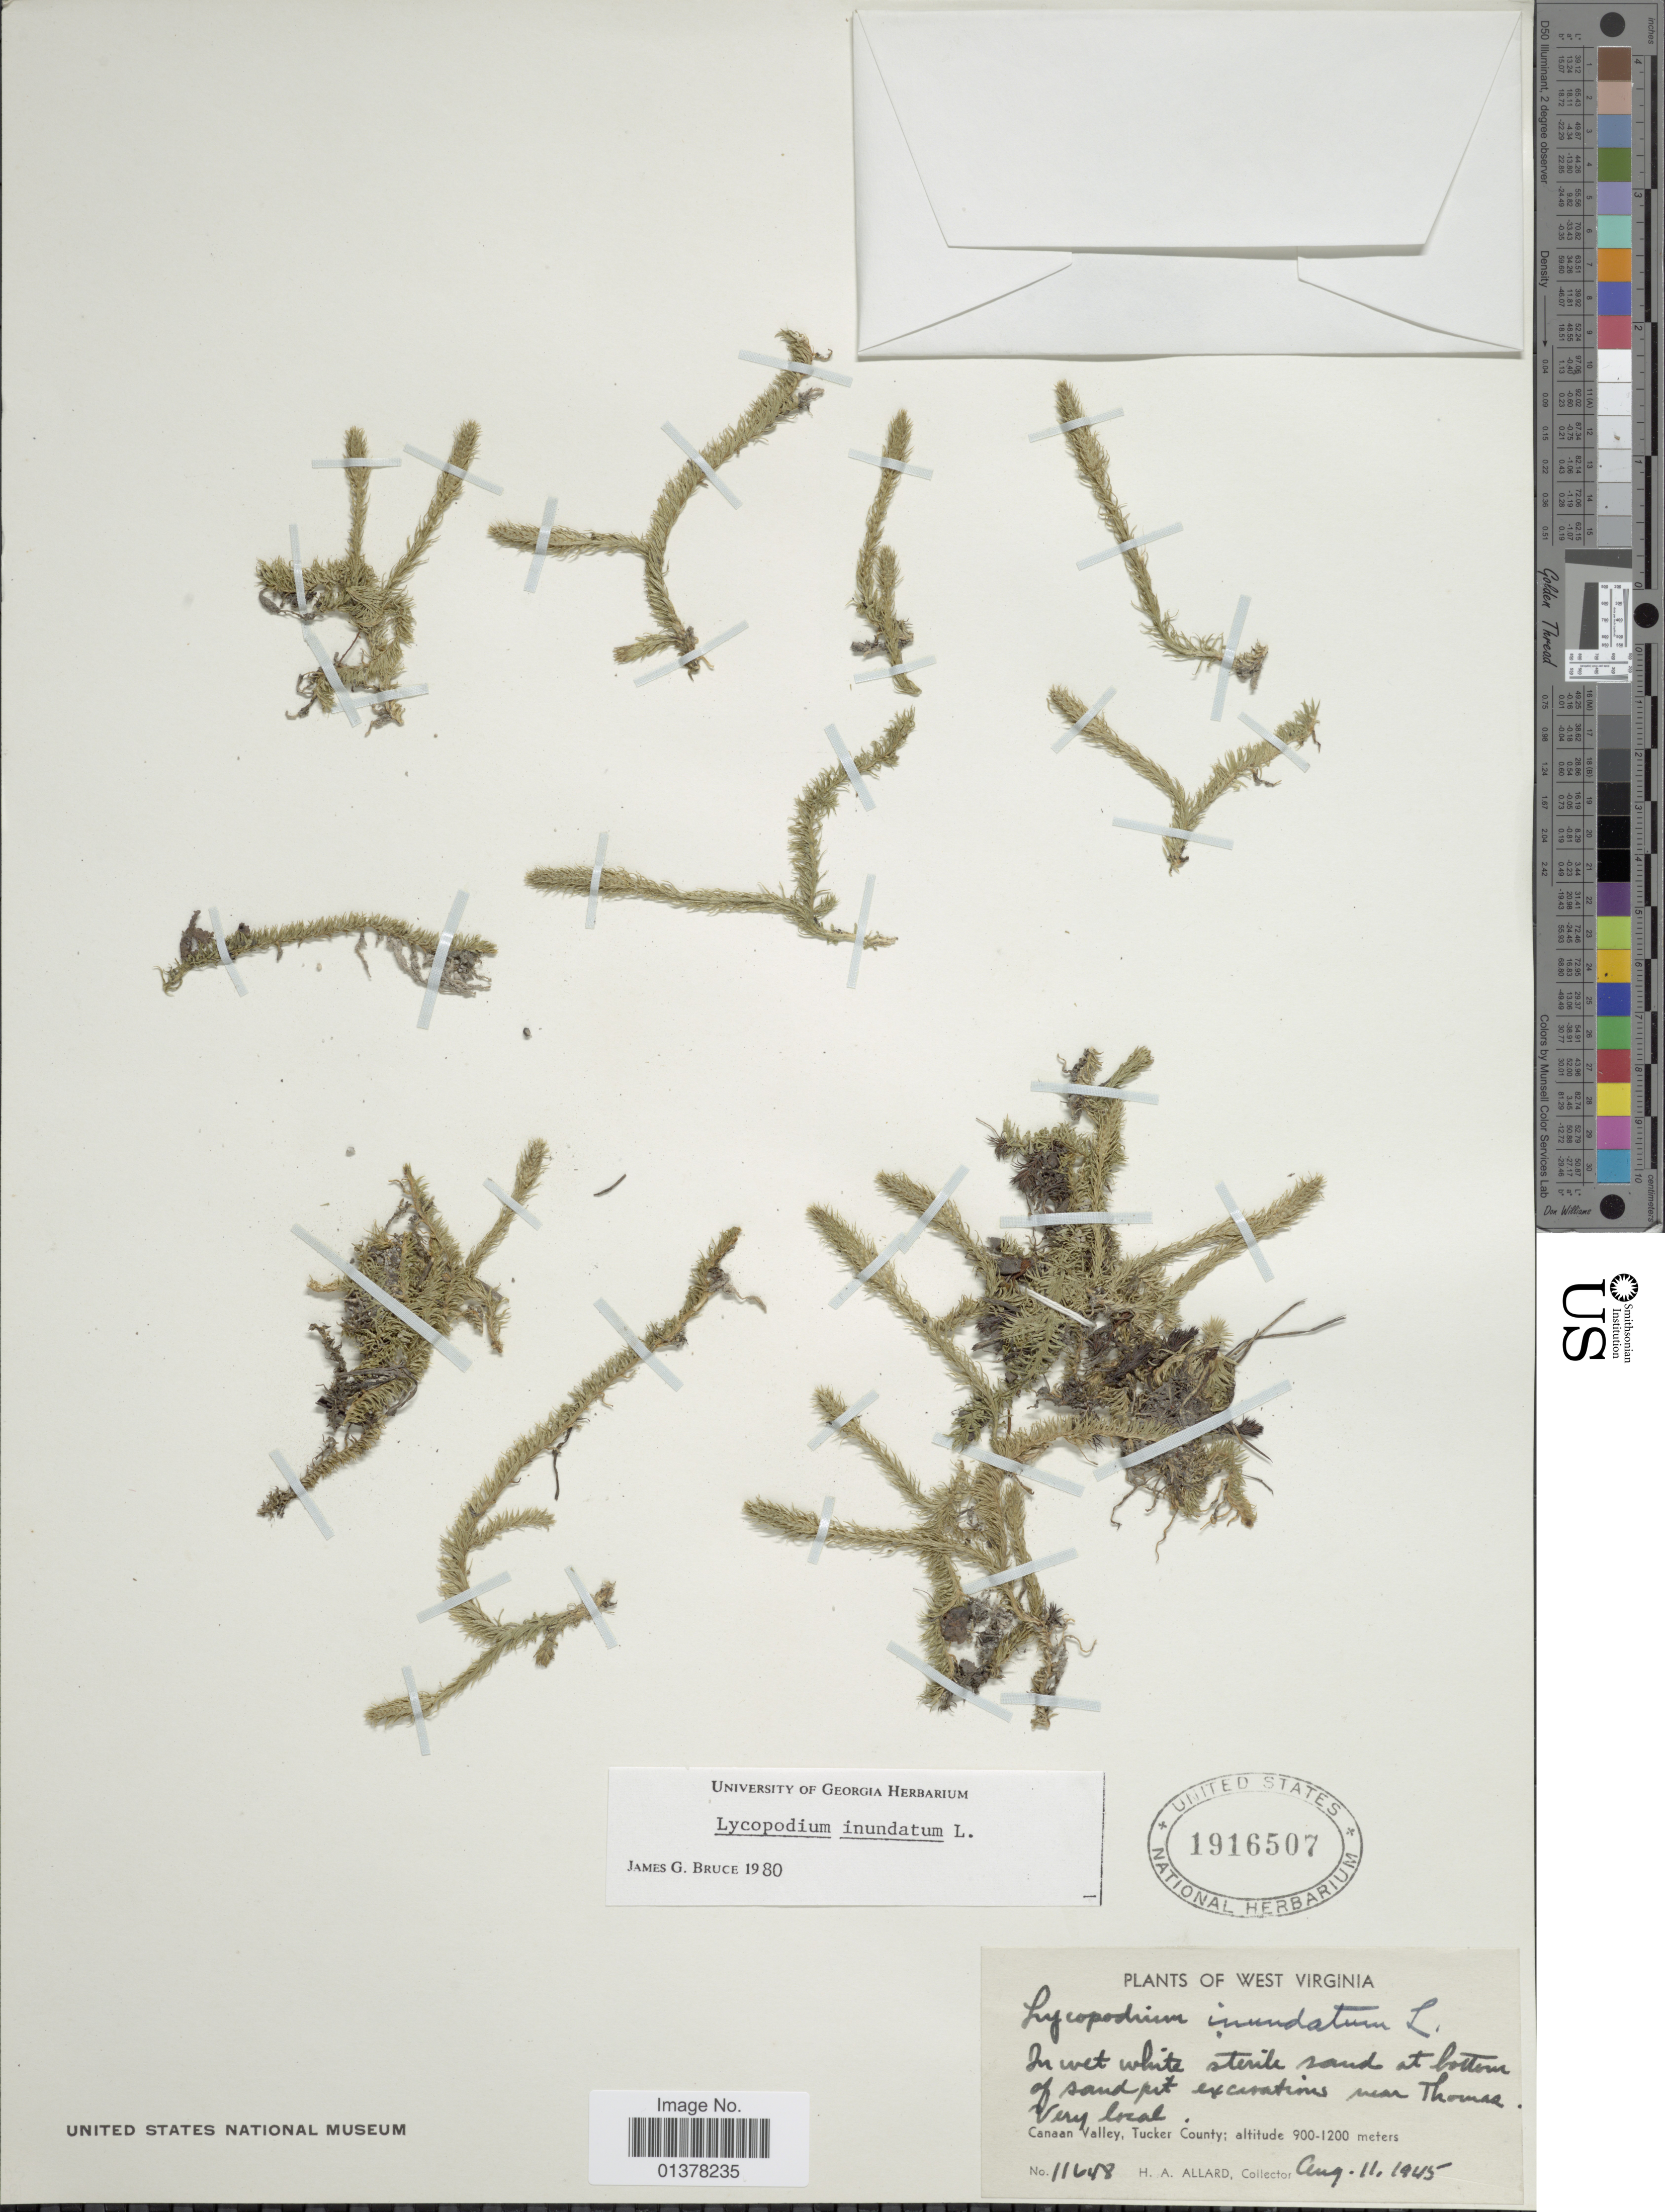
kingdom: Plantae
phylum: Tracheophyta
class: Lycopodiopsida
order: Lycopodiales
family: Lycopodiaceae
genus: Lycopodiella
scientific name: Lycopodiella inundata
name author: (L.) Holub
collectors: H. A. Allard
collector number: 11648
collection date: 1945-08-11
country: United States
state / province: West Virginia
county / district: Tucker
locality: Canaan Valley, Tucker County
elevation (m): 900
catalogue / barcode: US 1916507